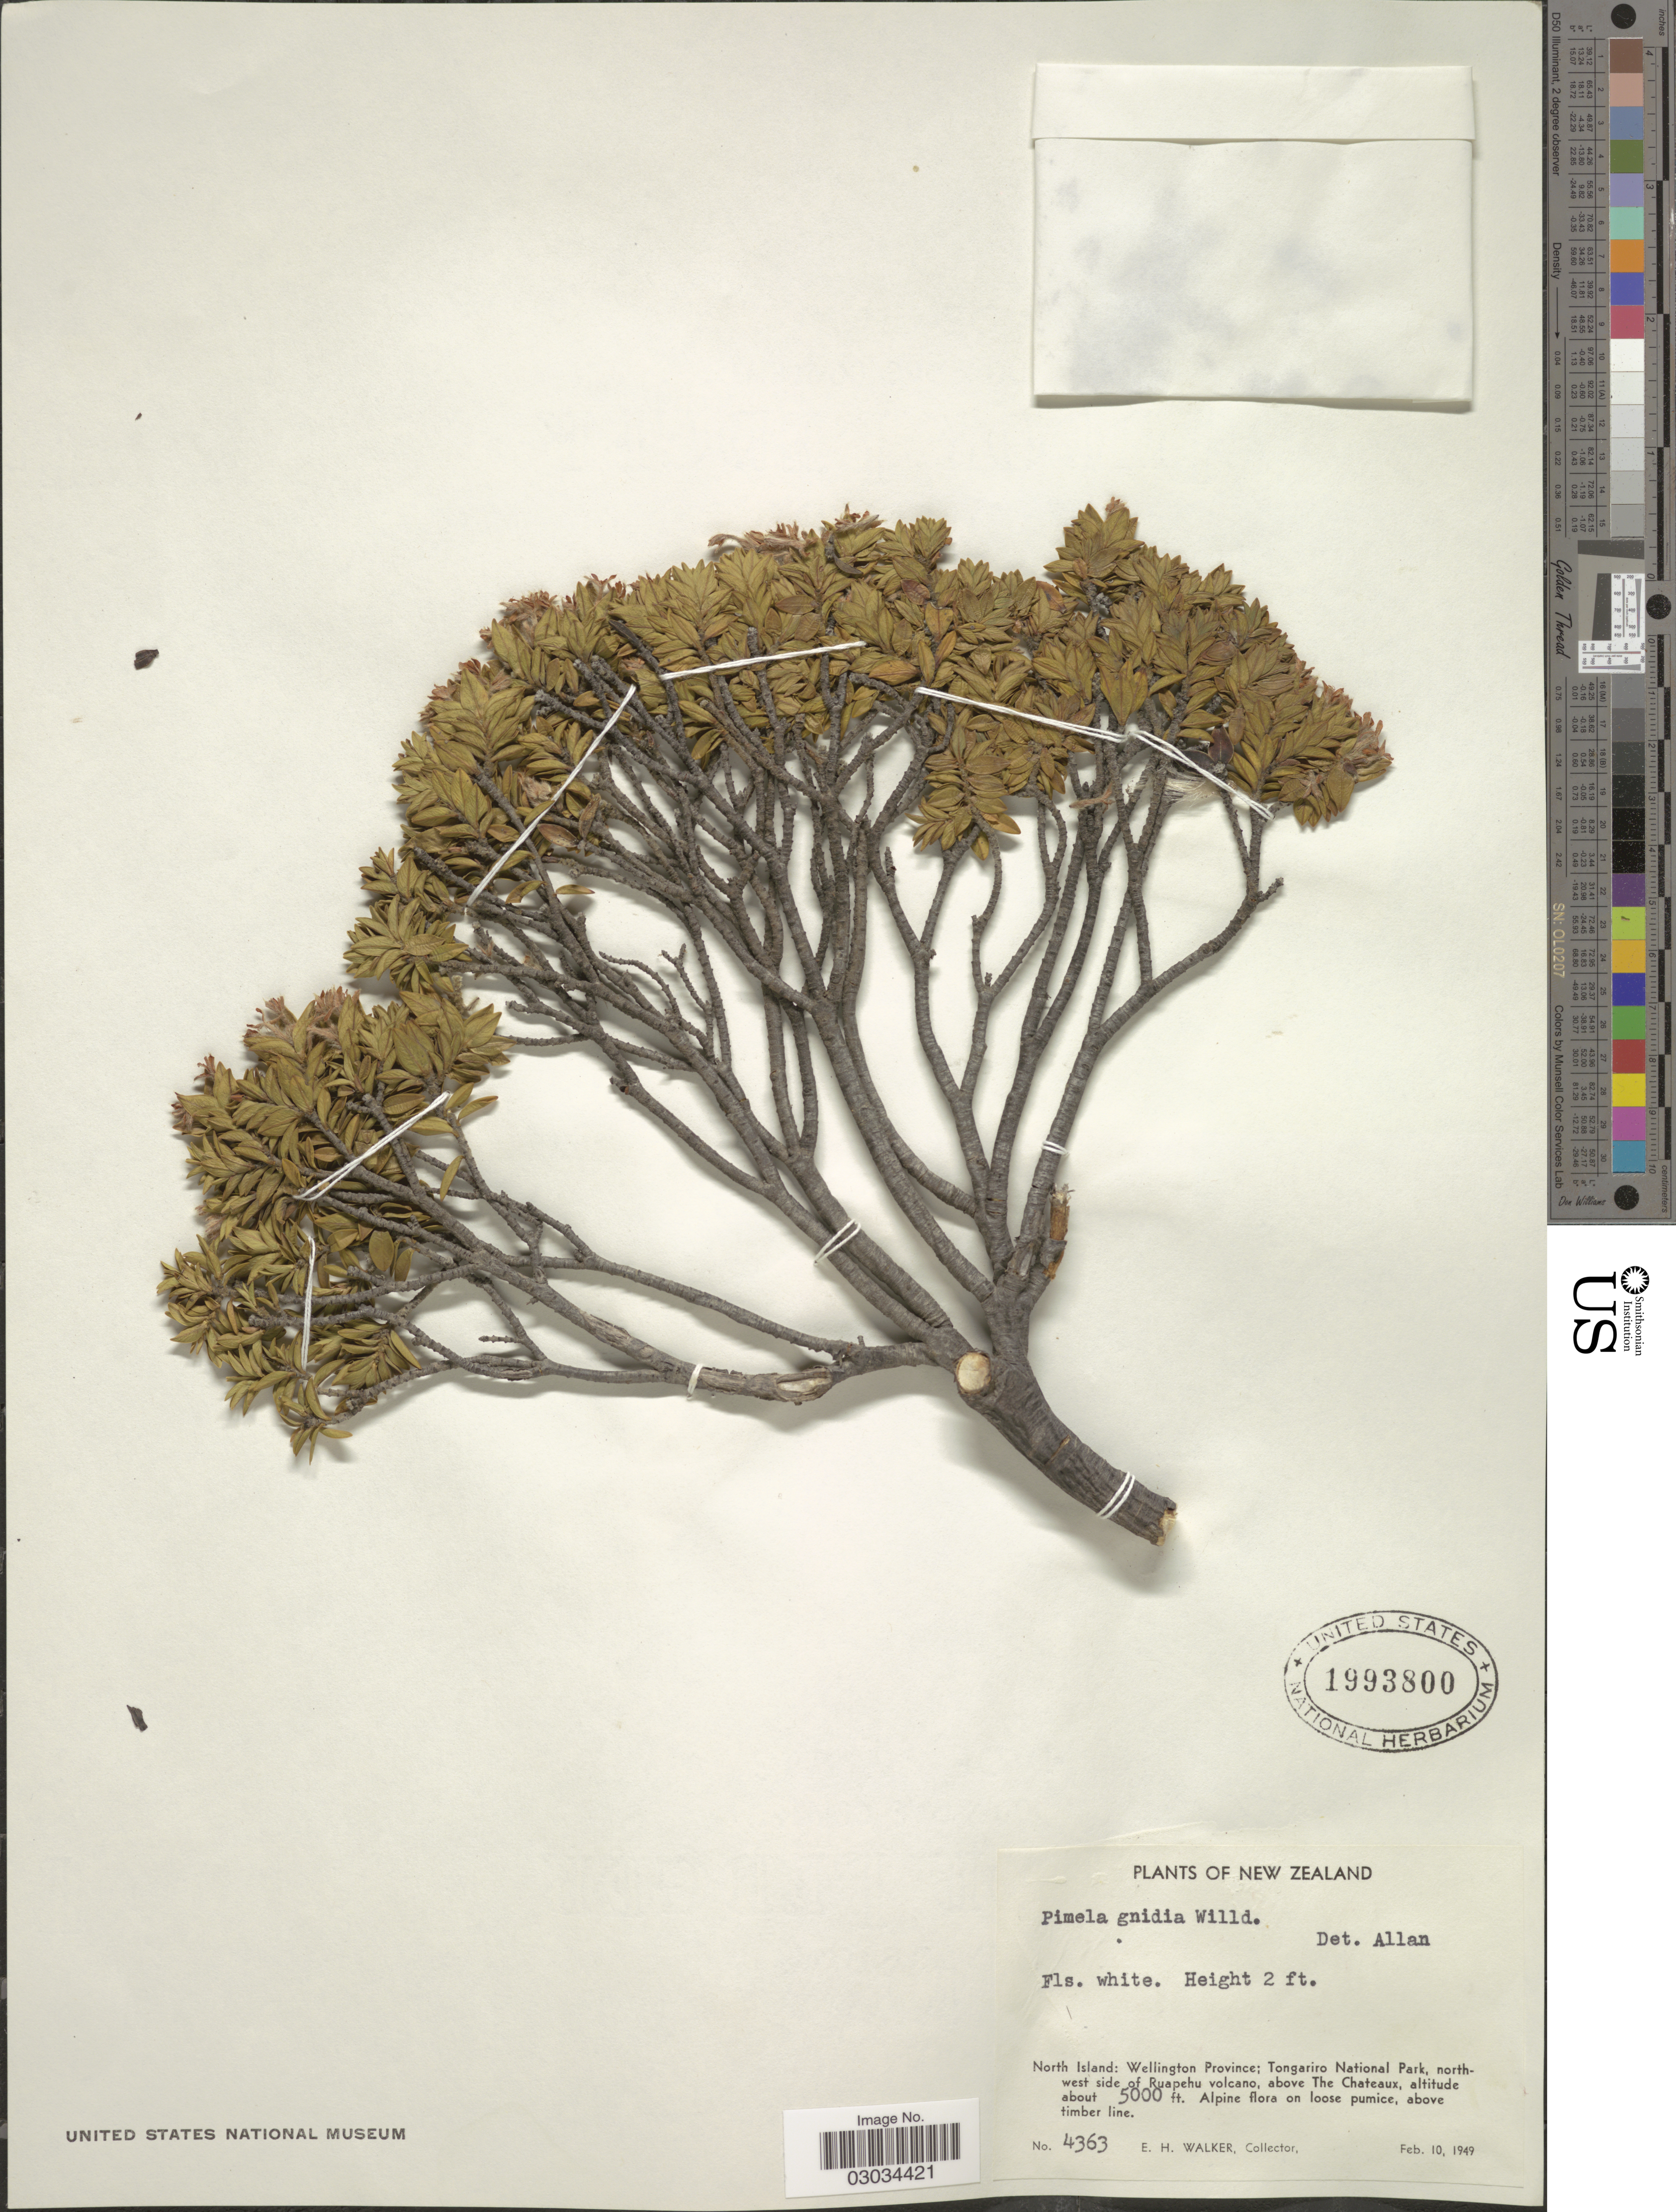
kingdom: Plantae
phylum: Tracheophyta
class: Magnoliopsida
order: Malvales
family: Thymelaeaceae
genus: Pimelea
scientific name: Pimelea gnidia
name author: (J.R. Forst. & G. Forst.) Willd.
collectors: E. H. Walker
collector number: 4363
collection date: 1949-02-10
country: New Zealand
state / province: Wellington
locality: North Island: Wellington Province; Tongariro National Park, north-west side of Ruapehu volcano, above The Chateaux.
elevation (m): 1524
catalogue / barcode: US 1993800